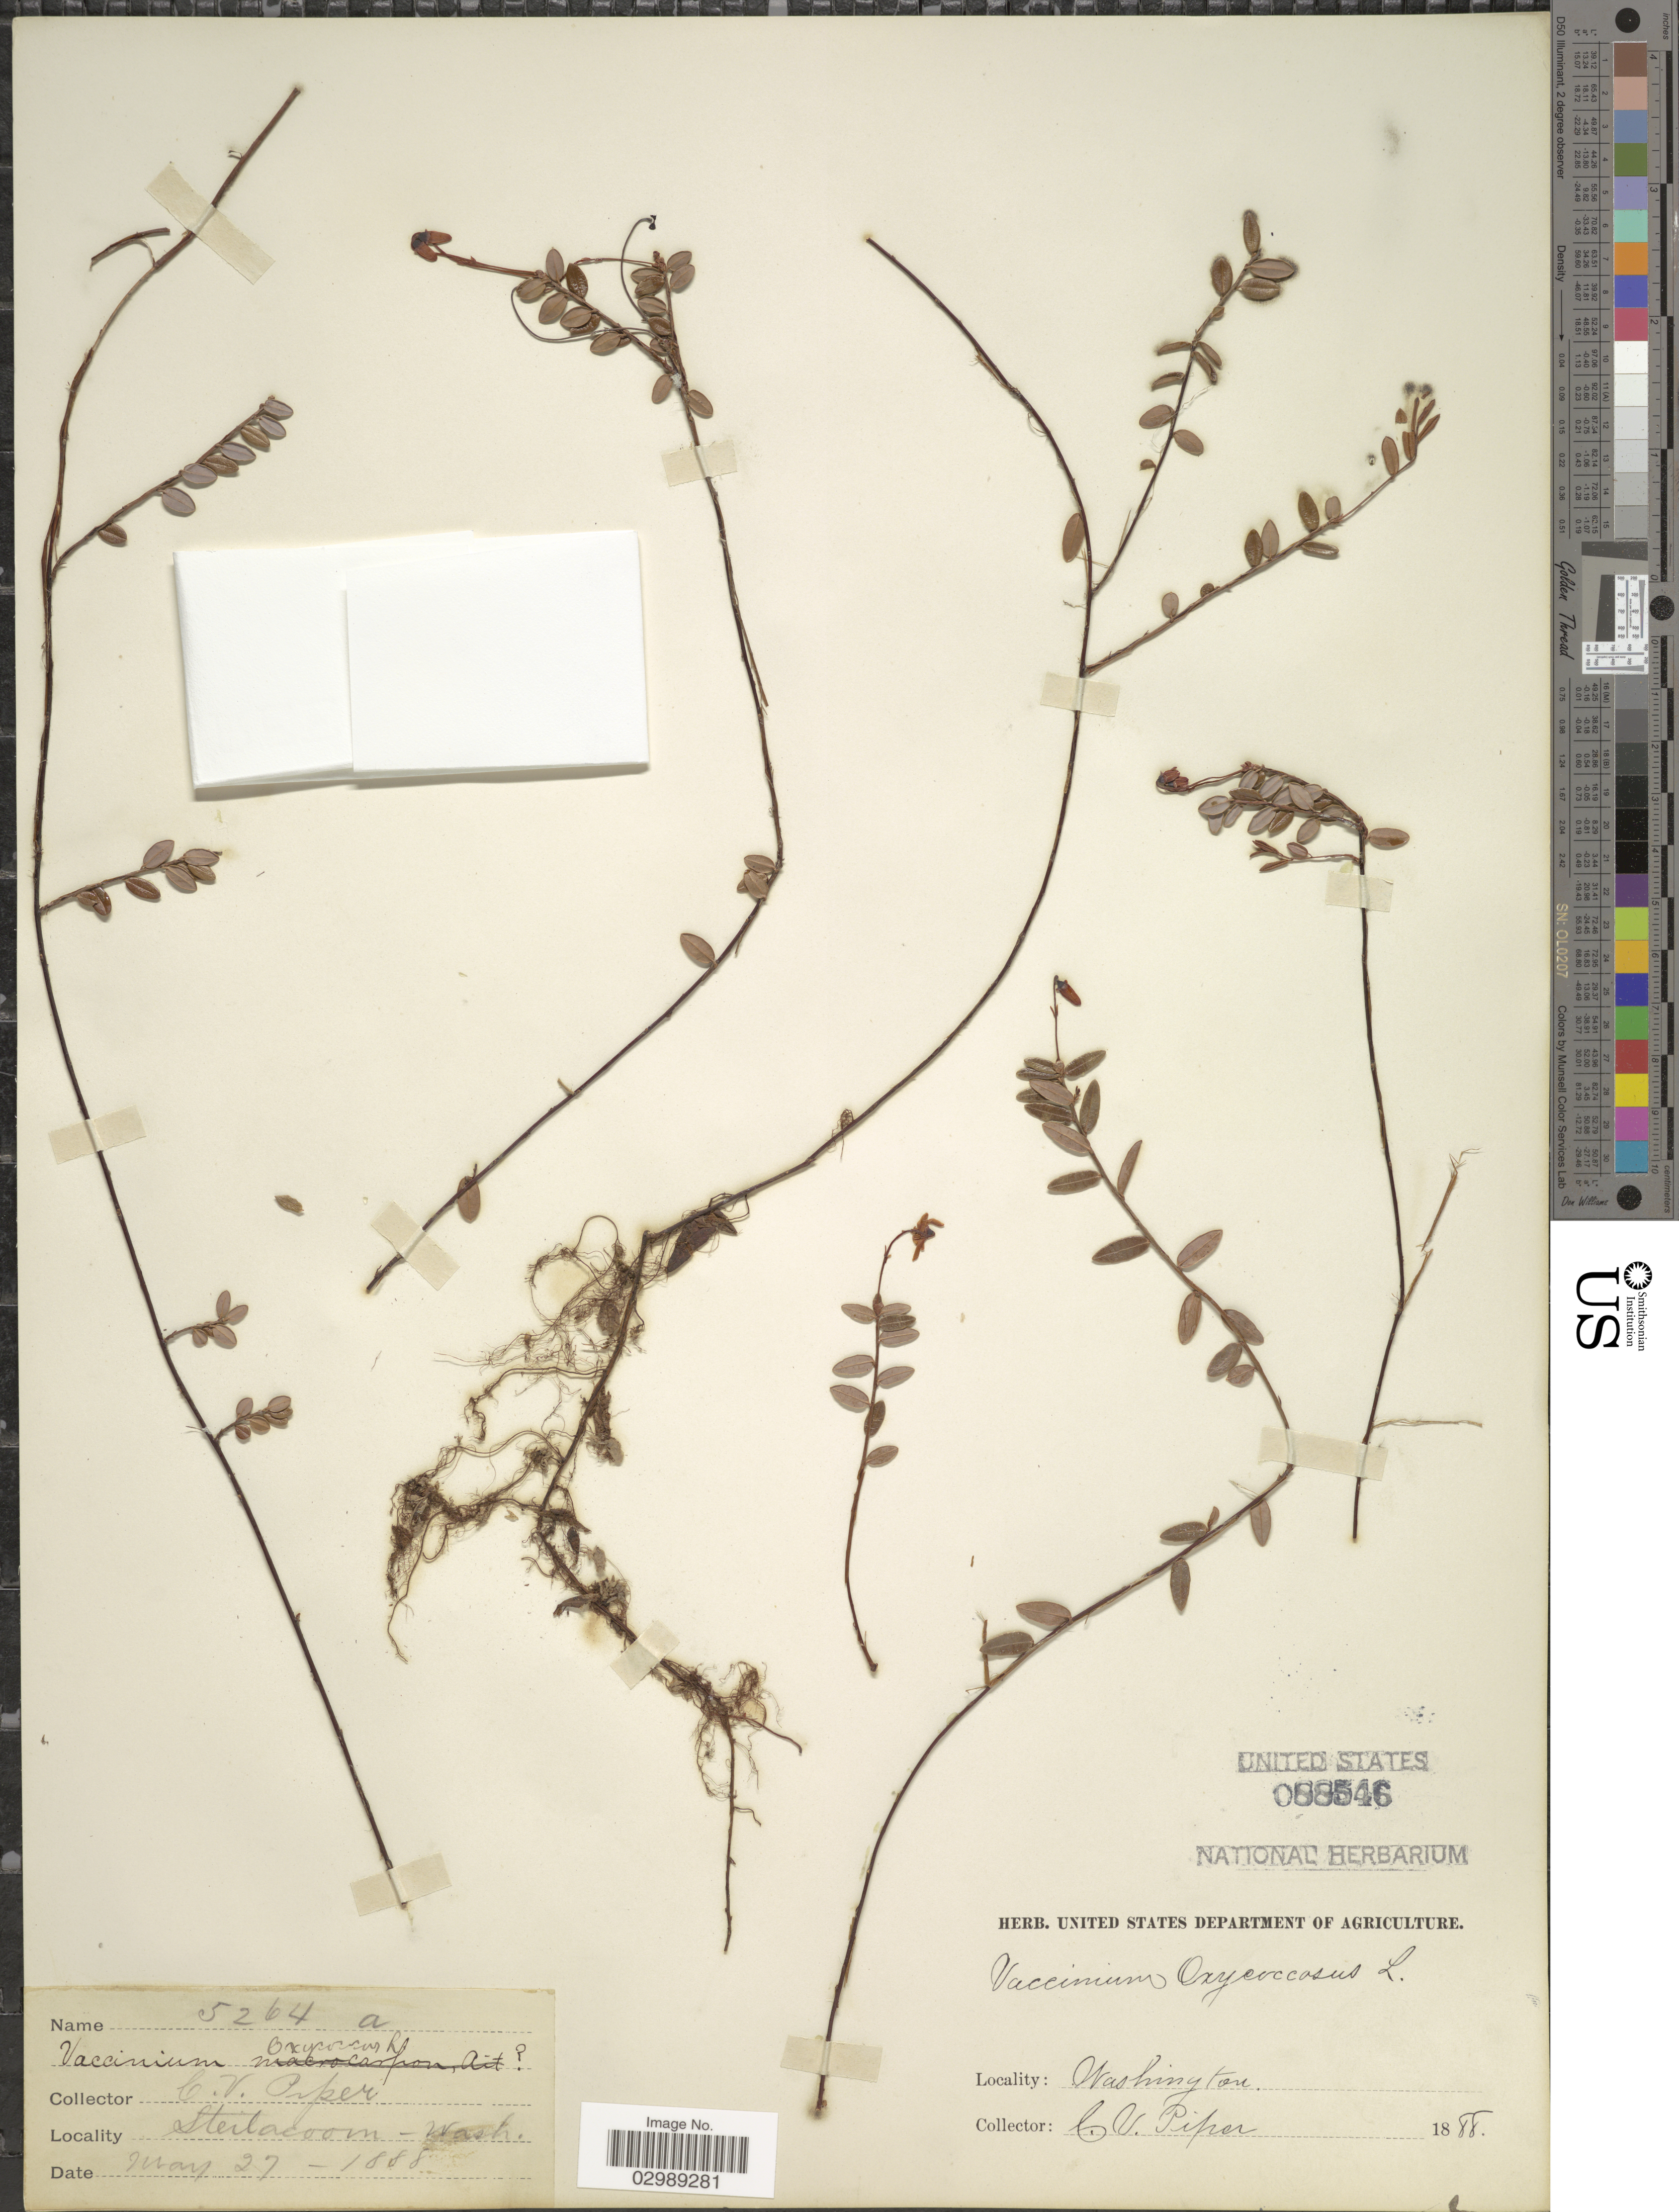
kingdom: Plantae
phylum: Tracheophyta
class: Magnoliopsida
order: Ericales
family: Ericaceae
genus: Vaccinium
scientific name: Vaccinium oxycoccos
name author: L.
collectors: C. V. Piper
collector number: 5264a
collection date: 1888-05-27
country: United States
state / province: Washington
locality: Steilacoom.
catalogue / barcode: US 88546